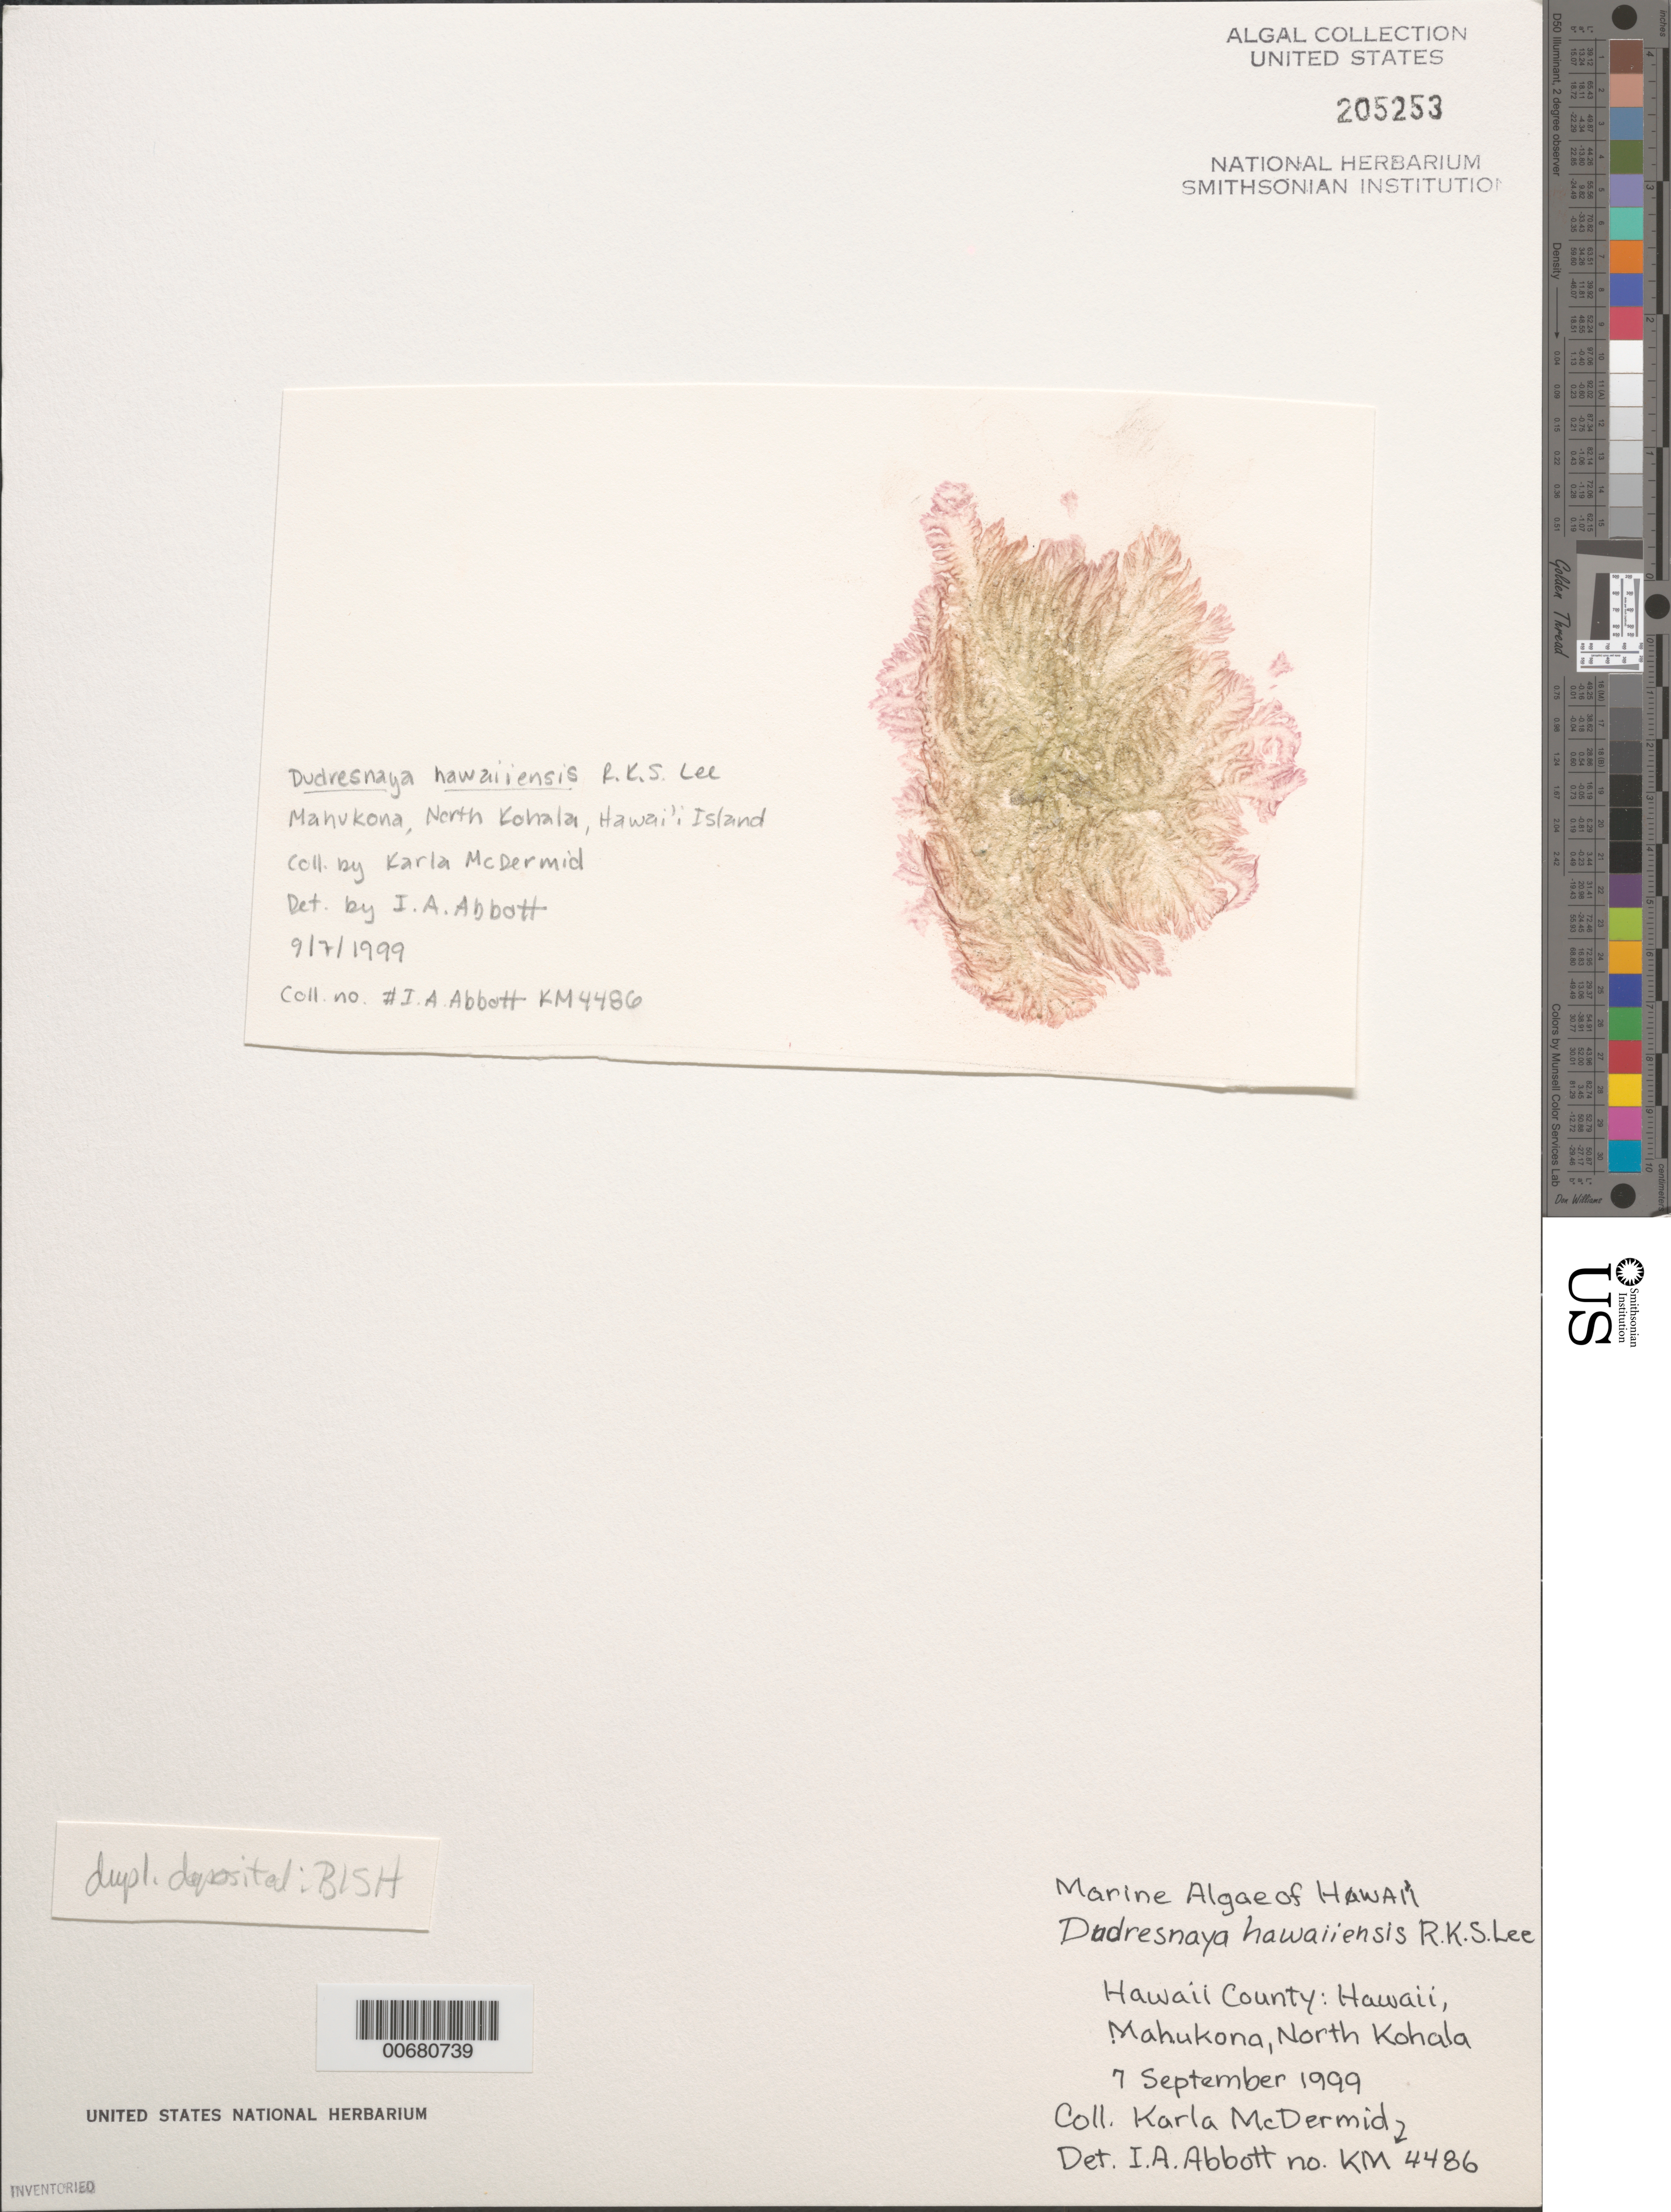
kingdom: Plantae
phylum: Rhodophyta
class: Florideophyceae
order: Gigartinales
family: Dumontiaceae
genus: Dudresnaya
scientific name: Dudresnaya hawaiiensis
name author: R.K.S. Lee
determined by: Abbott, Isabella A.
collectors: K. McDermid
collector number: KM 4486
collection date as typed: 07 Sep 1999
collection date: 1999-09-07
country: United States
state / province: Hawaii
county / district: Hawaii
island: Hawaii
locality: Mahukona, North Kohala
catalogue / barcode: US 205253